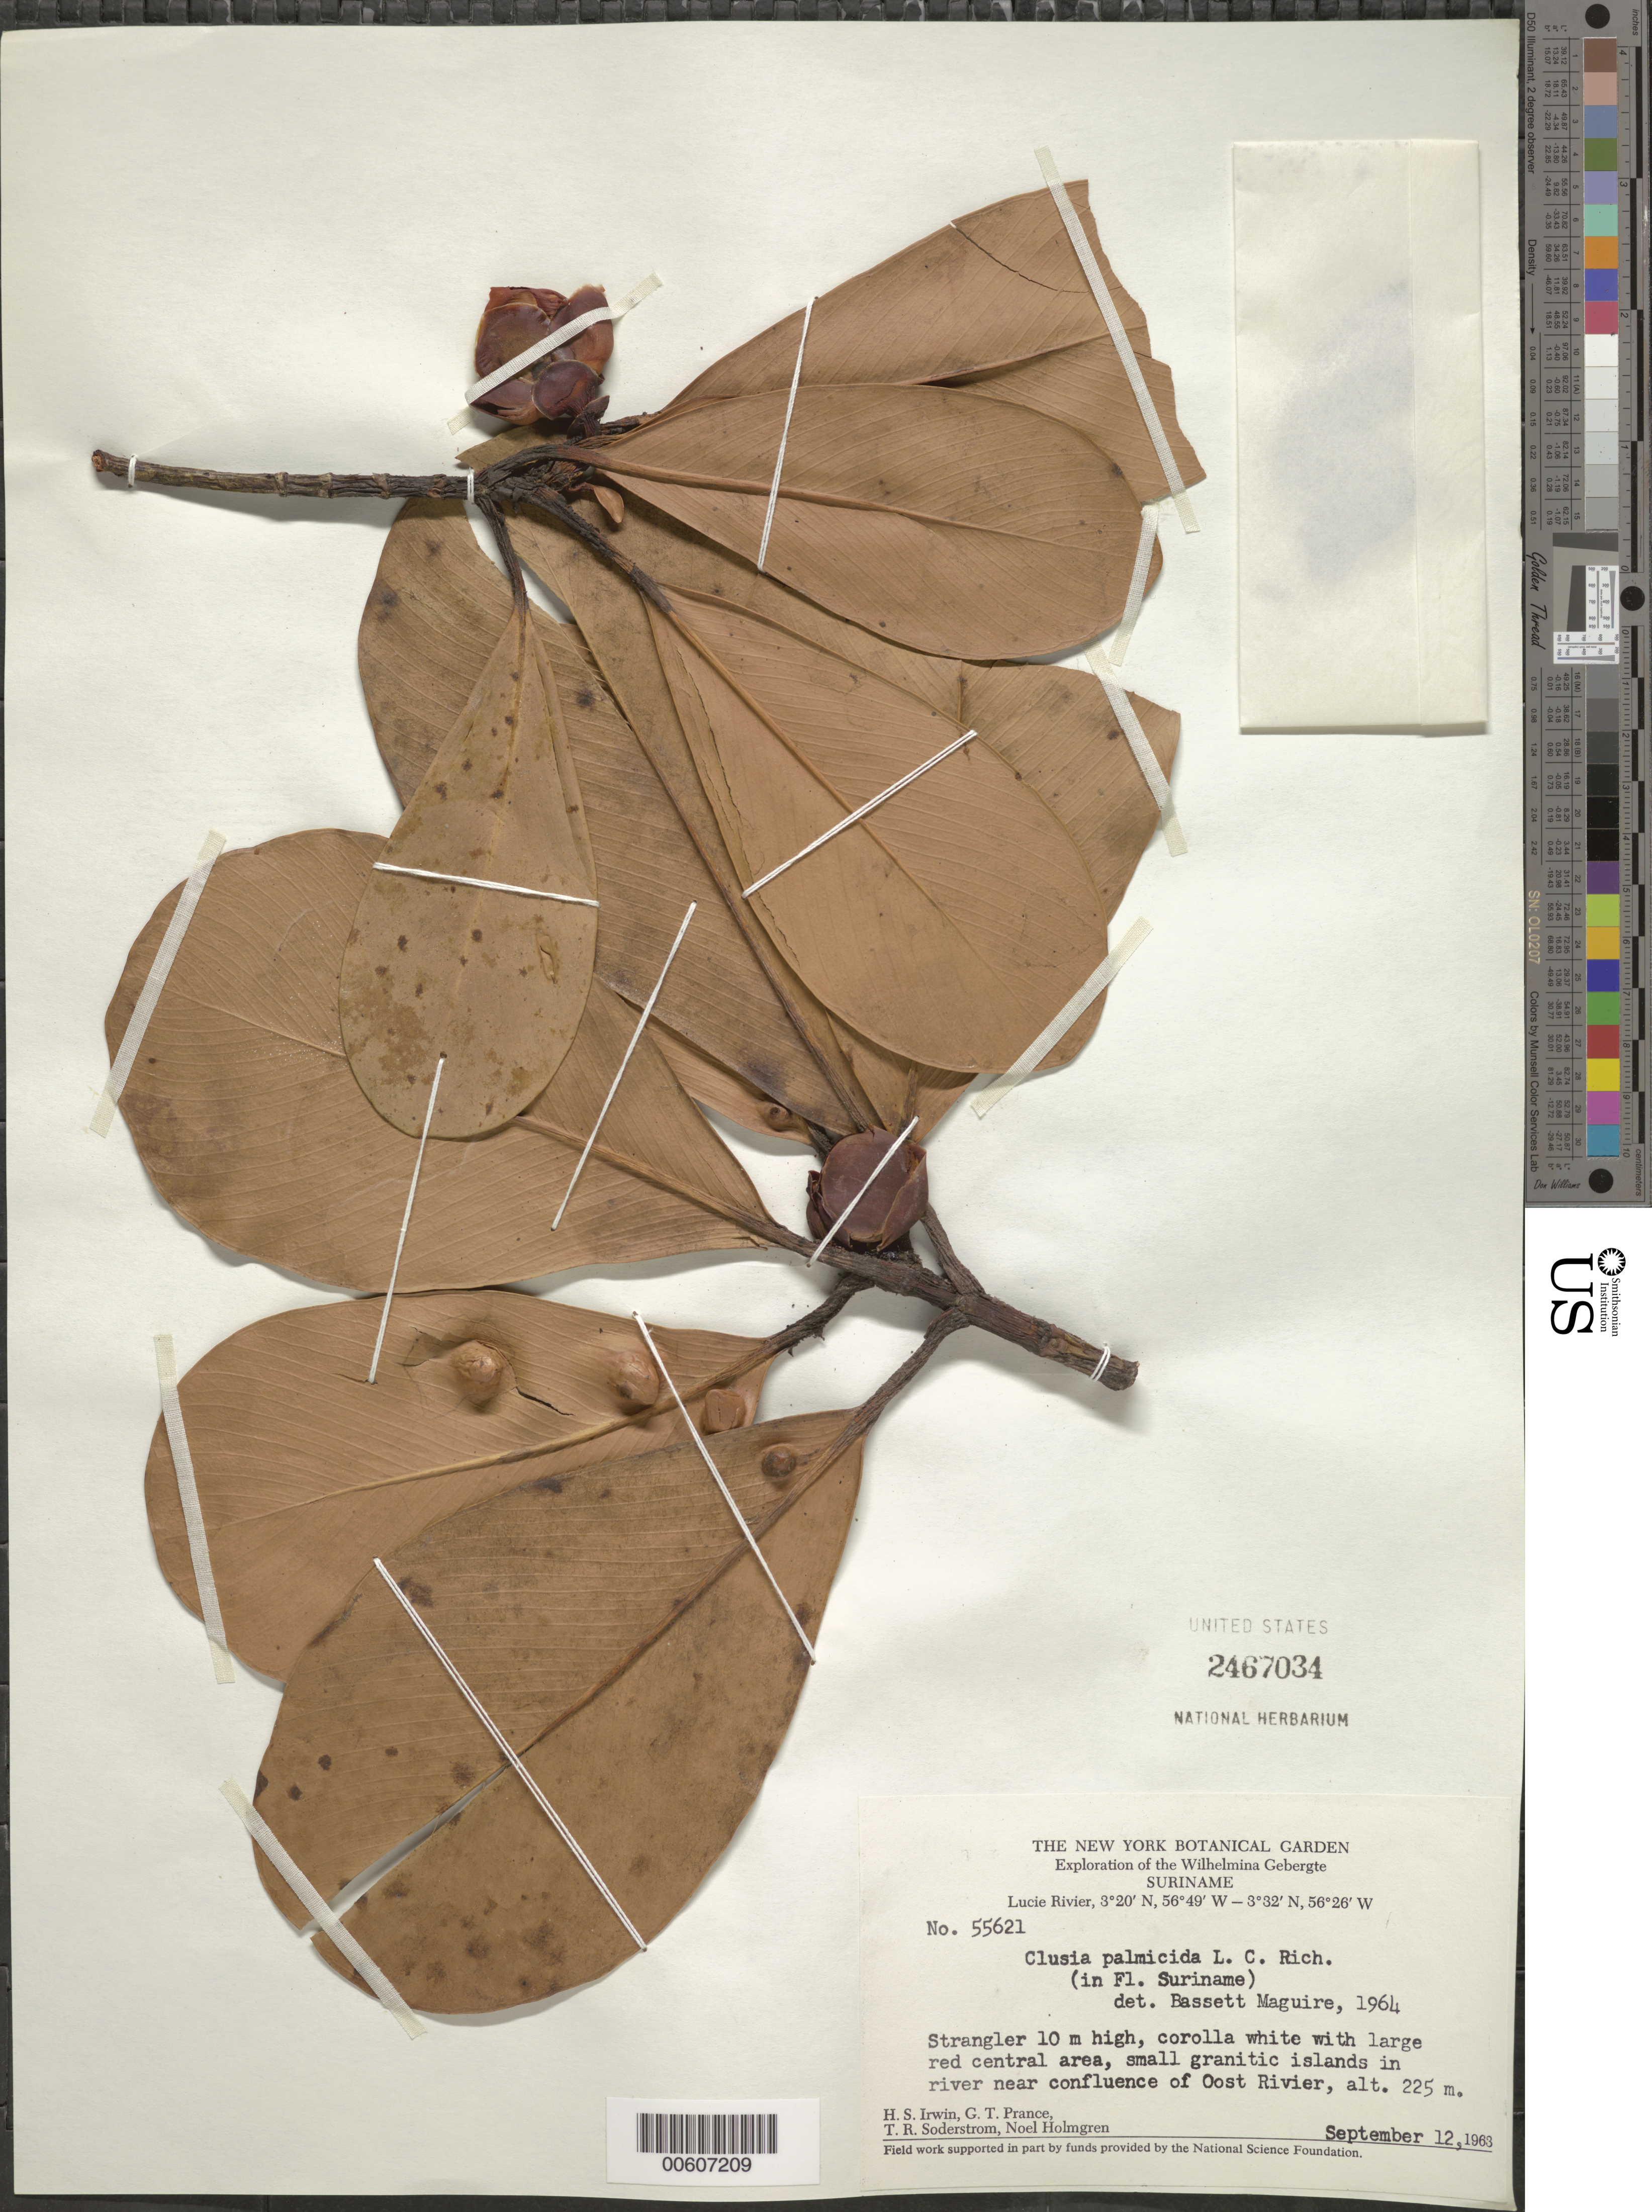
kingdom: Plantae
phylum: Tracheophyta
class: Magnoliopsida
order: Malpighiales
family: Clusiaceae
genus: Clusia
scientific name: Clusia palmicida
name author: Rich.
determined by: Maguire, Bassett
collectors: H. Irwin, G. T. Prance, T. R. Soderstrom & N. H. Holmgren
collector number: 55621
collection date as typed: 12-Sep-63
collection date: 1963-09-12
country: Suriname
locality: Lucie R., near confl. with Oost R., Wilhelmina Gebergte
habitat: Small granitic islands in river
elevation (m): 225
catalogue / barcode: US 2467034